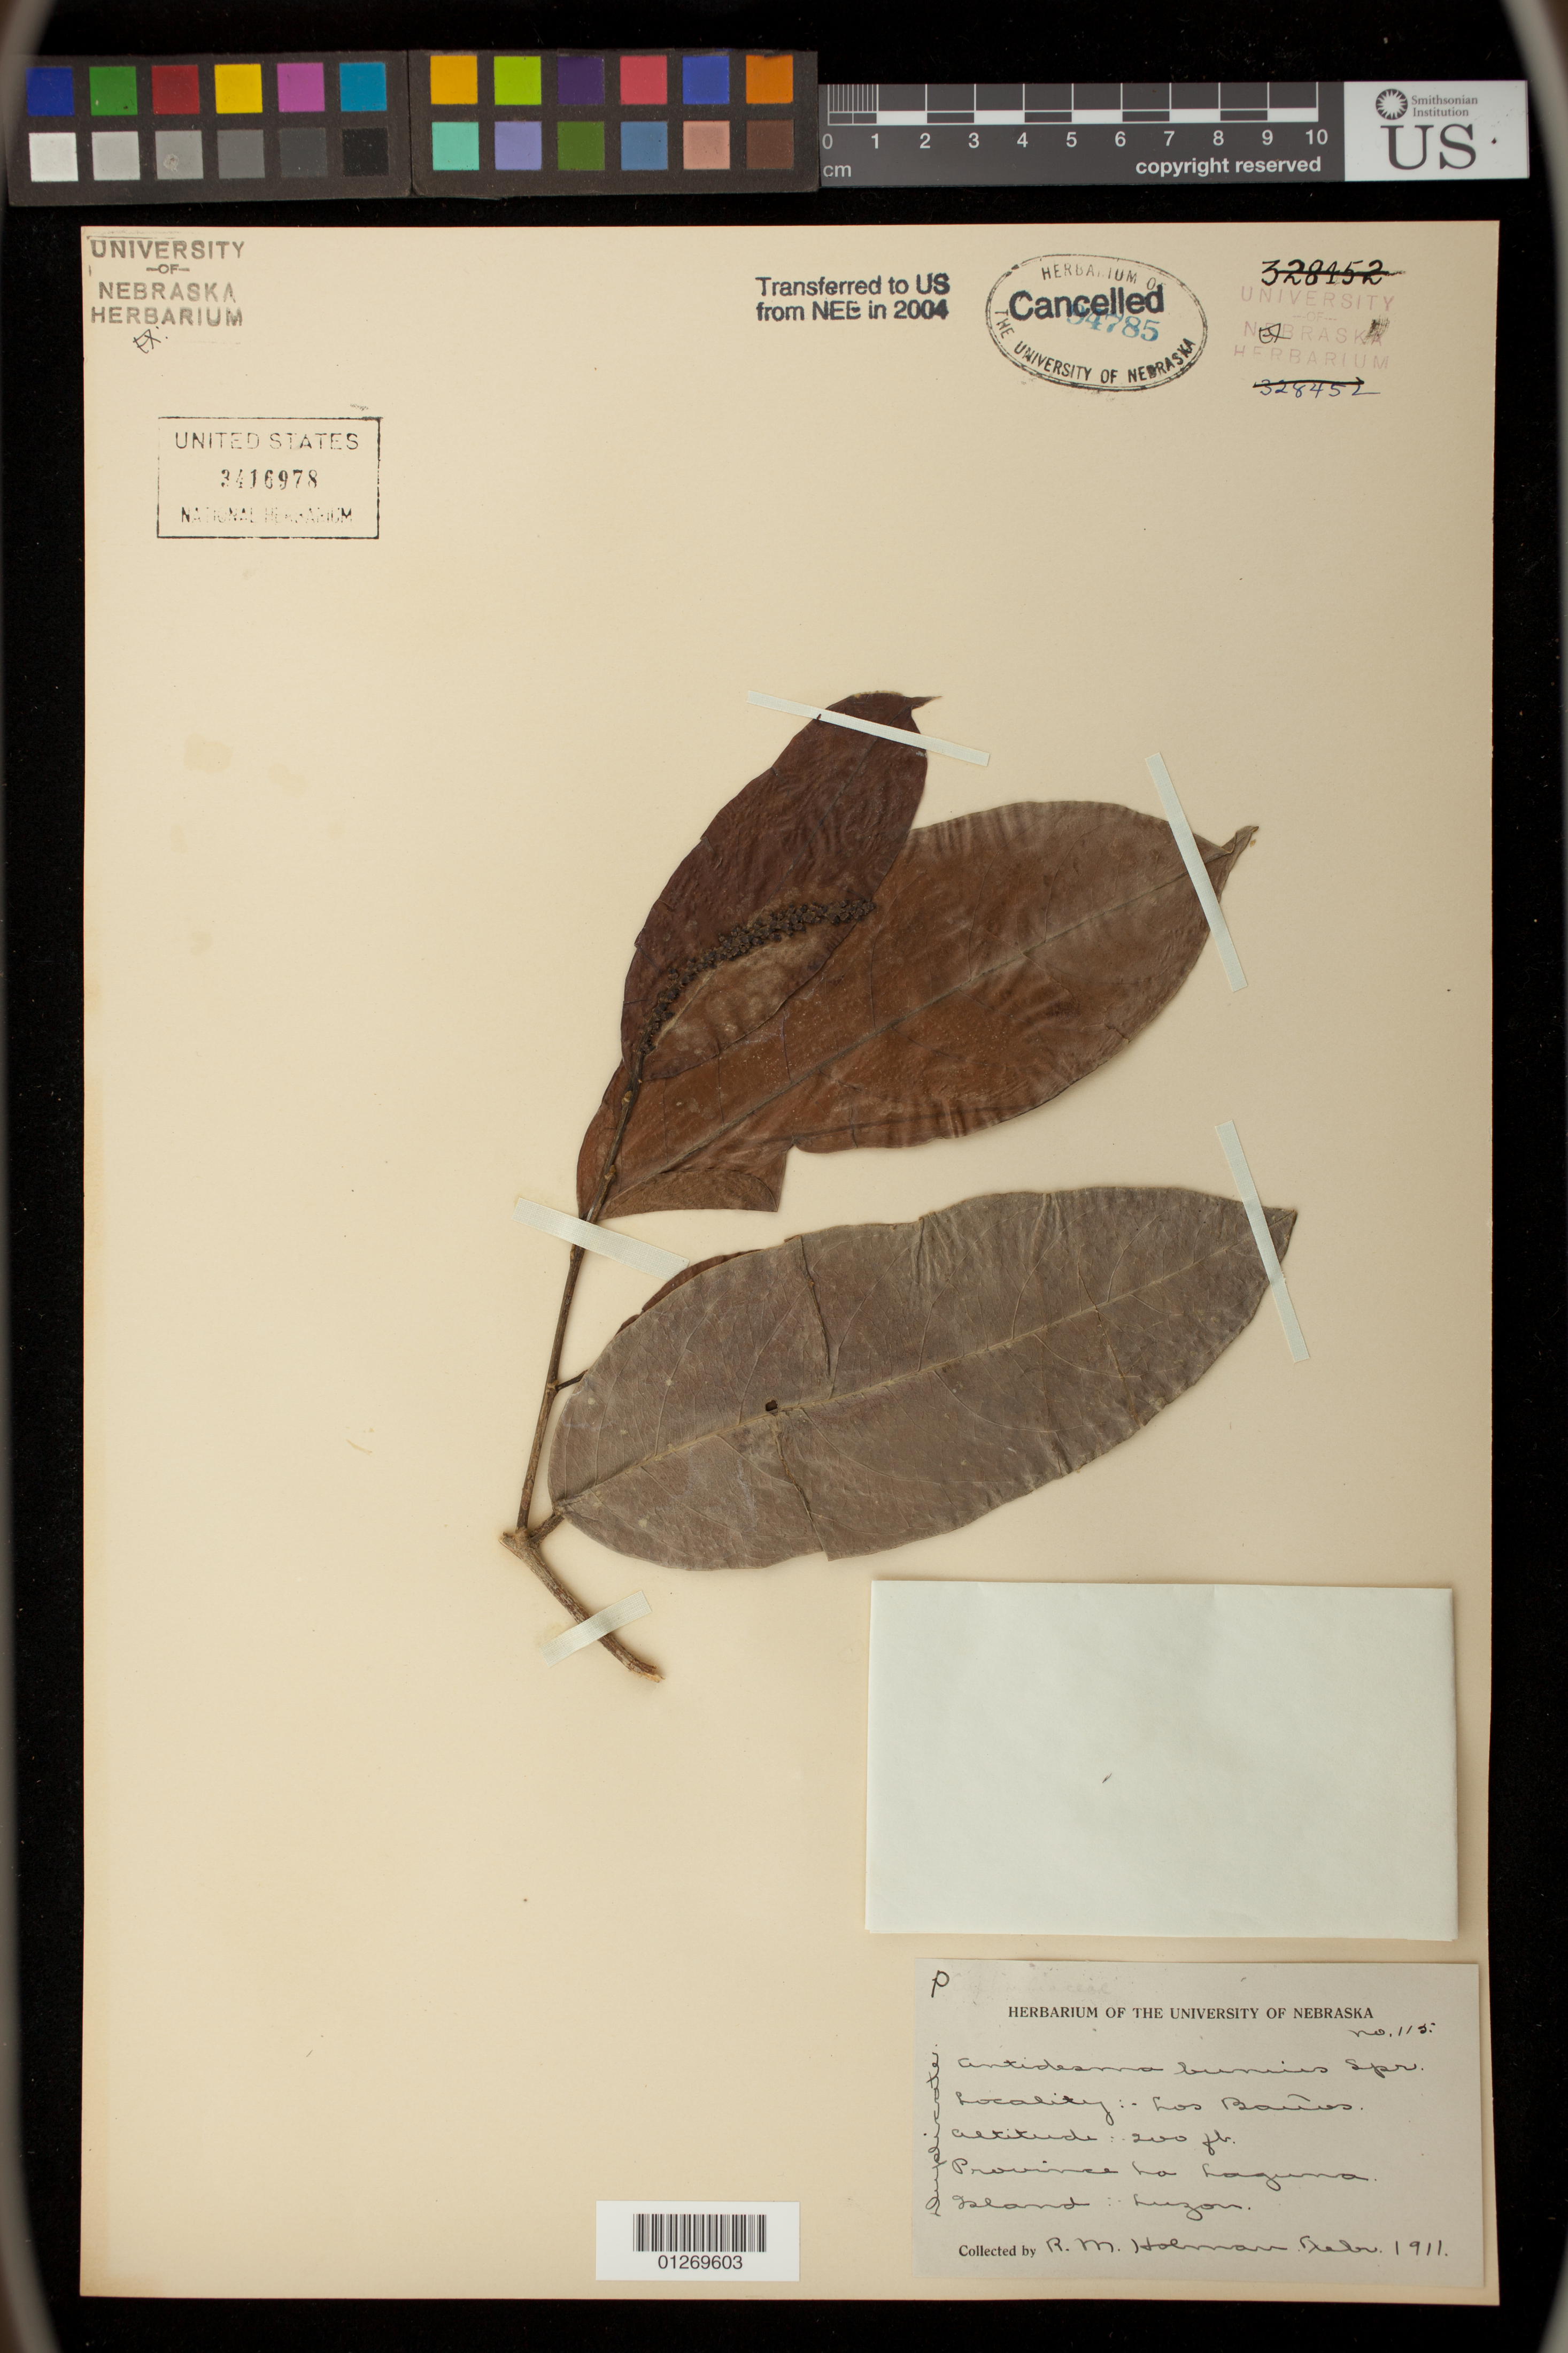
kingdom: Plantae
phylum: Tracheophyta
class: Magnoliopsida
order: Malpighiales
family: Phyllanthaceae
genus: Antidesma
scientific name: Antidesma bunius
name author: (L.) Spreng.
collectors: R. Holman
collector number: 115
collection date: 1911-02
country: Philippines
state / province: Calabarzon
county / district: Laguna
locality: Locality: Los Banos,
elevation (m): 61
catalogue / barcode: US 3416978